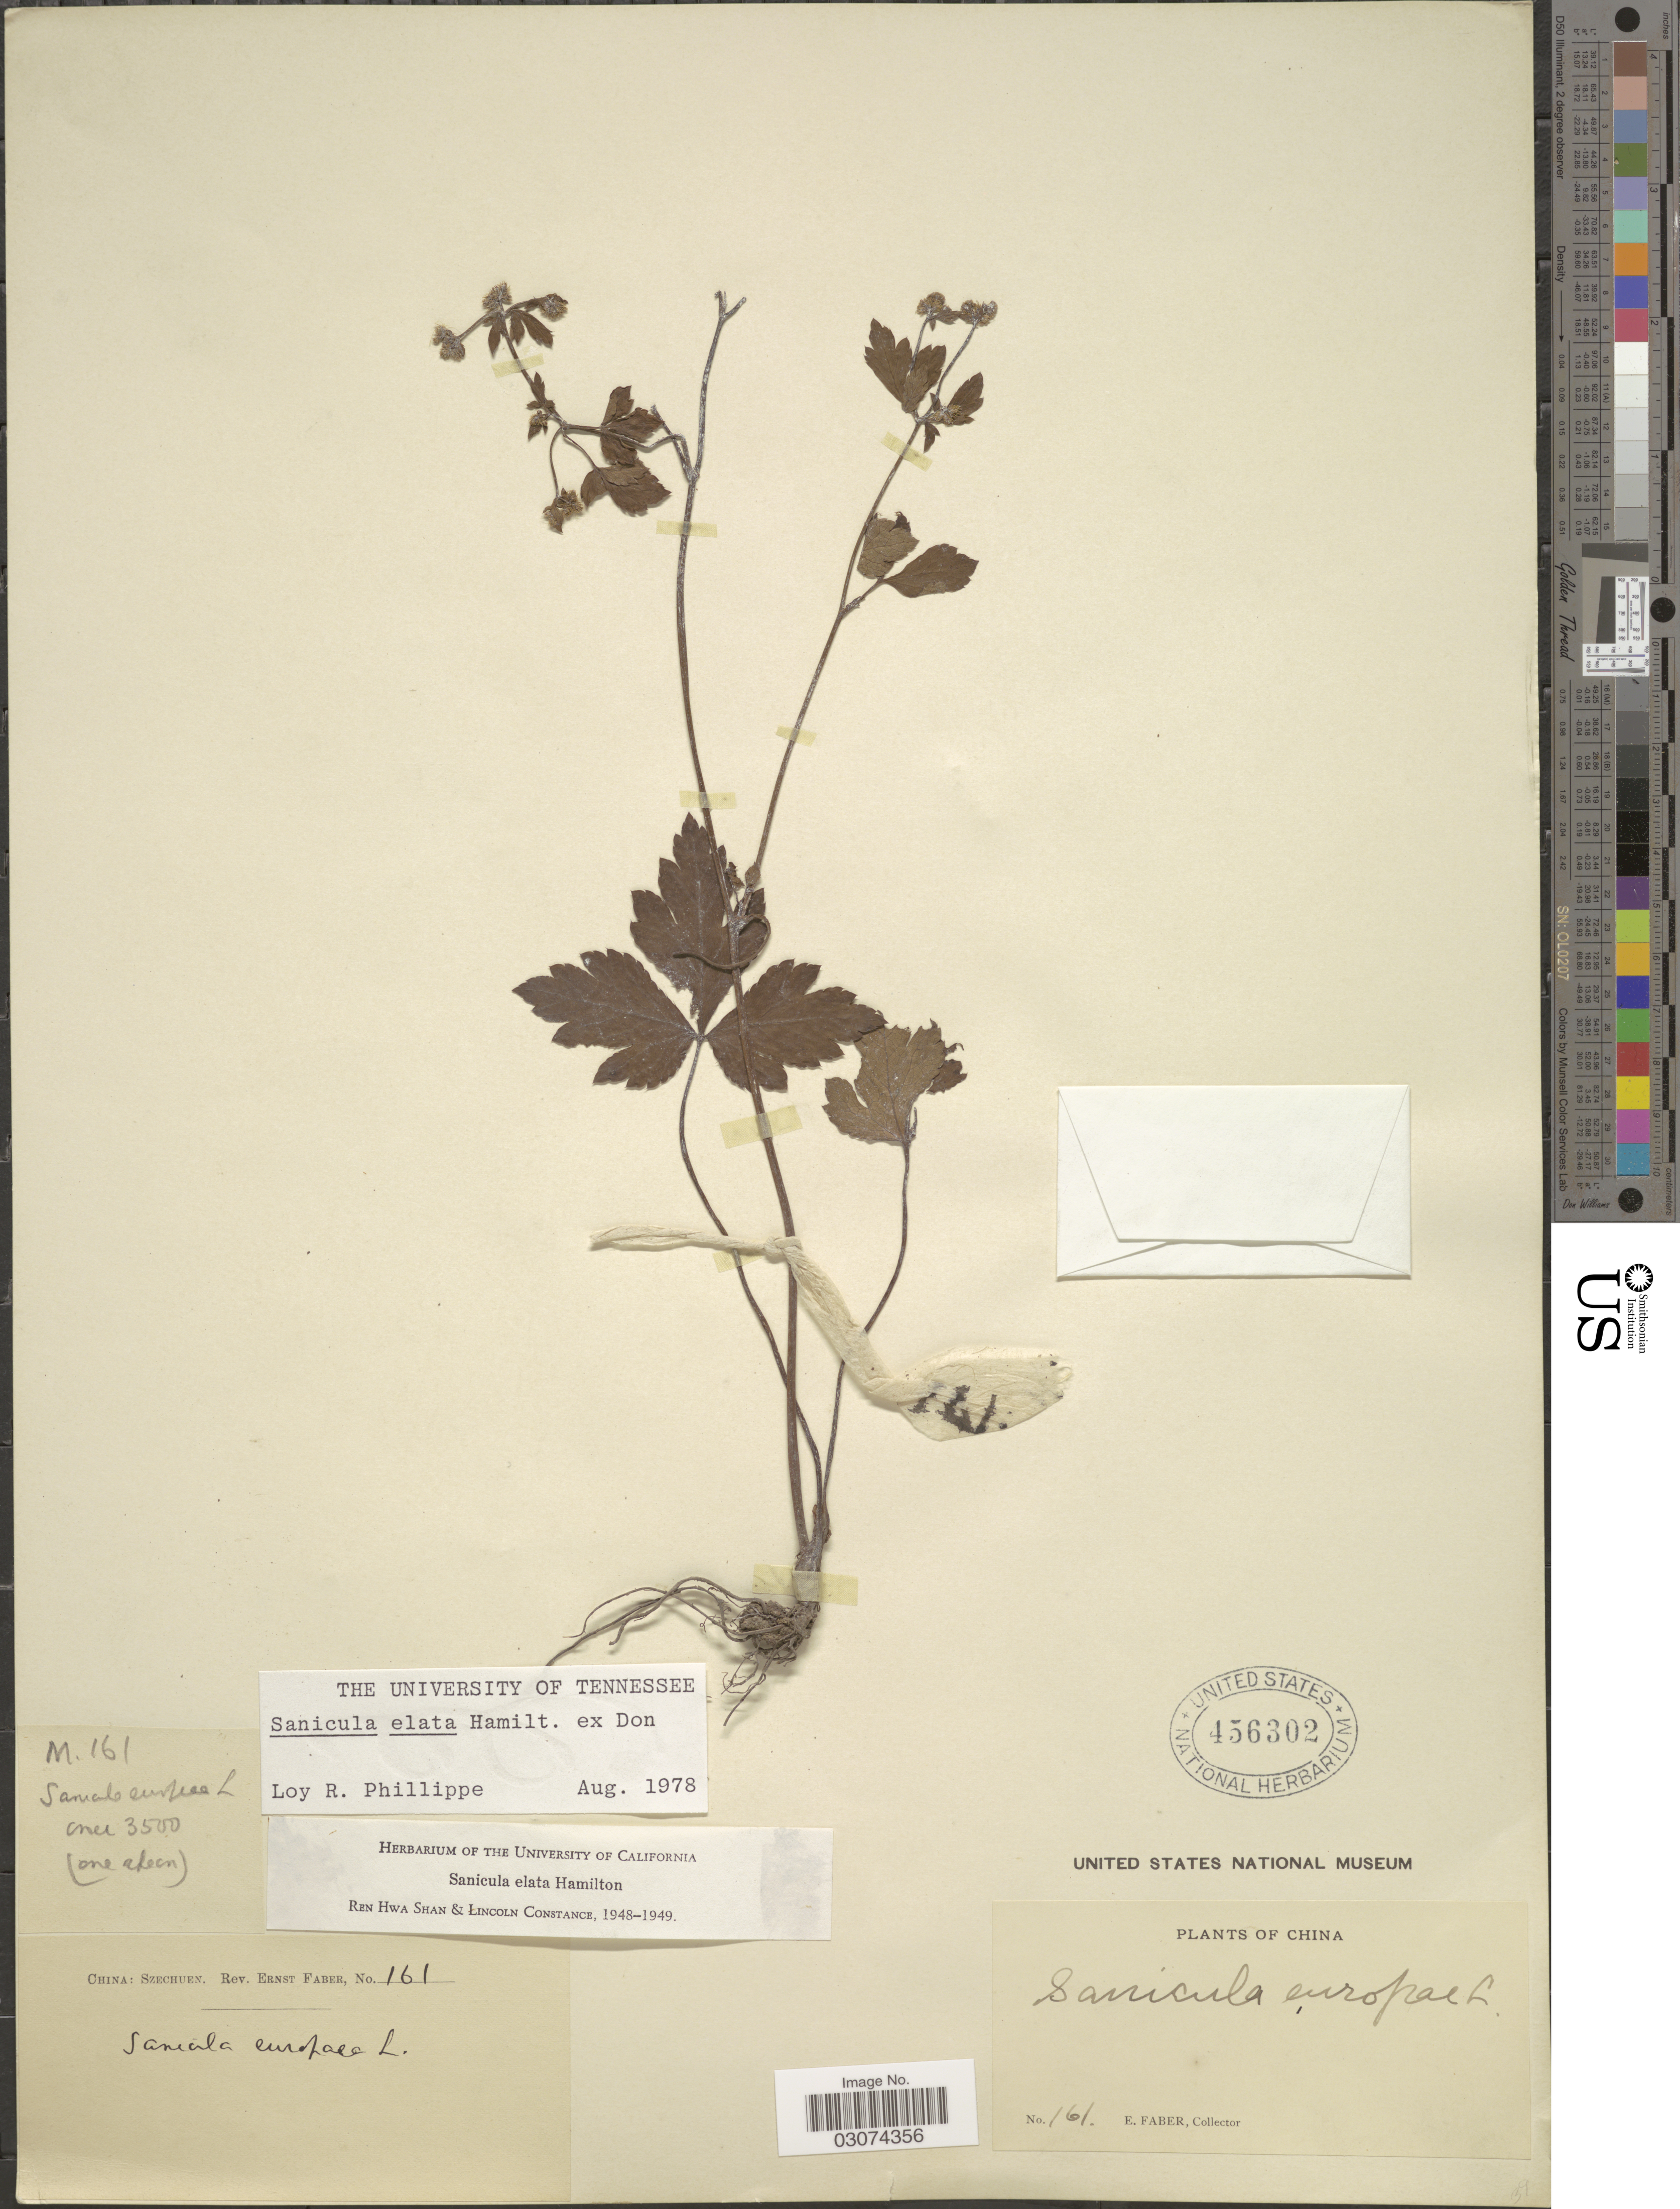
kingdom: Plantae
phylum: Tracheophyta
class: Magnoliopsida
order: Apiales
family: Apiaceae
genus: Sanicula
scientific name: Sanicula elata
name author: Buch.-Ham. ex D. Don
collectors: E. Faber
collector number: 161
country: China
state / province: Sichuan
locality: Szechuen. Onei. [unsure placement]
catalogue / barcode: US 456302